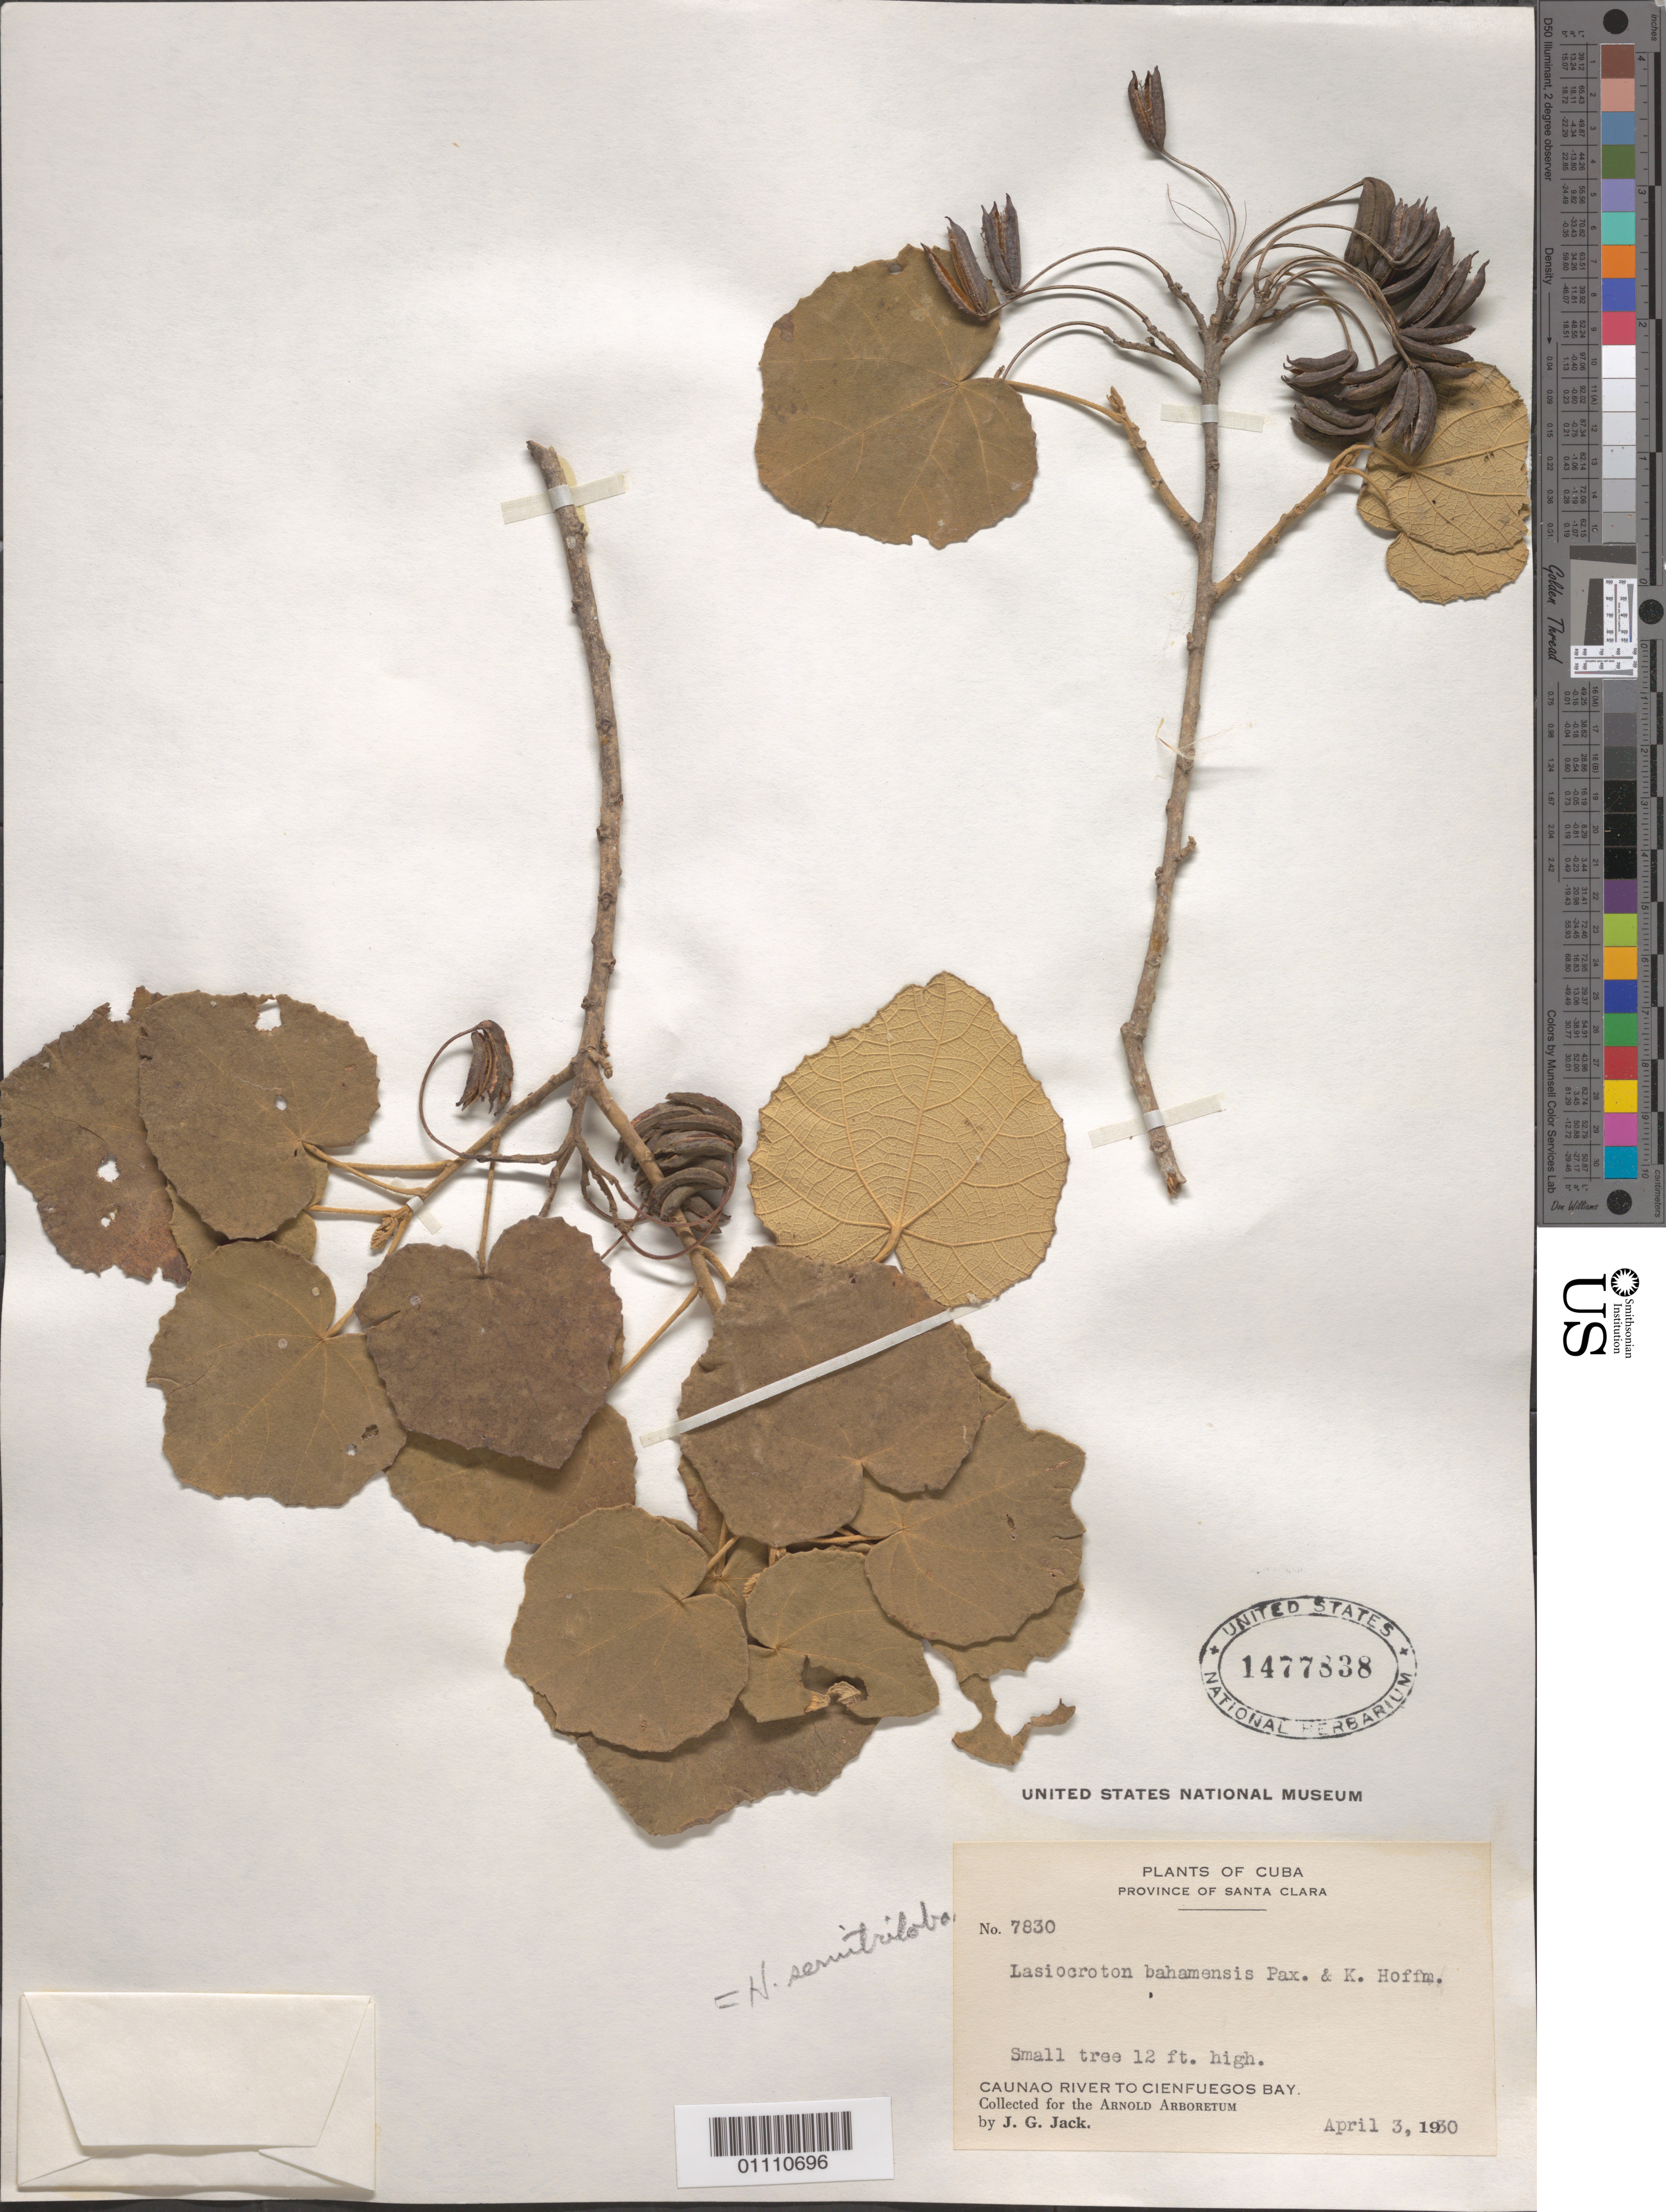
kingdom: Plantae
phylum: Tracheophyta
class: Magnoliopsida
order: Malvales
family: Malvaceae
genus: Helicteres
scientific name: Helicteres semitriloba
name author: Bertero ex DC.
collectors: J. G. Jack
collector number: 7830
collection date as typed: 03 Apr 1930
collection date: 1930-04-03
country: Cuba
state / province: Cienfuegos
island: Cuba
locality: Caunao River to Cienfuegos Bay, Province of Santa Clara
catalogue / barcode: US 1477838